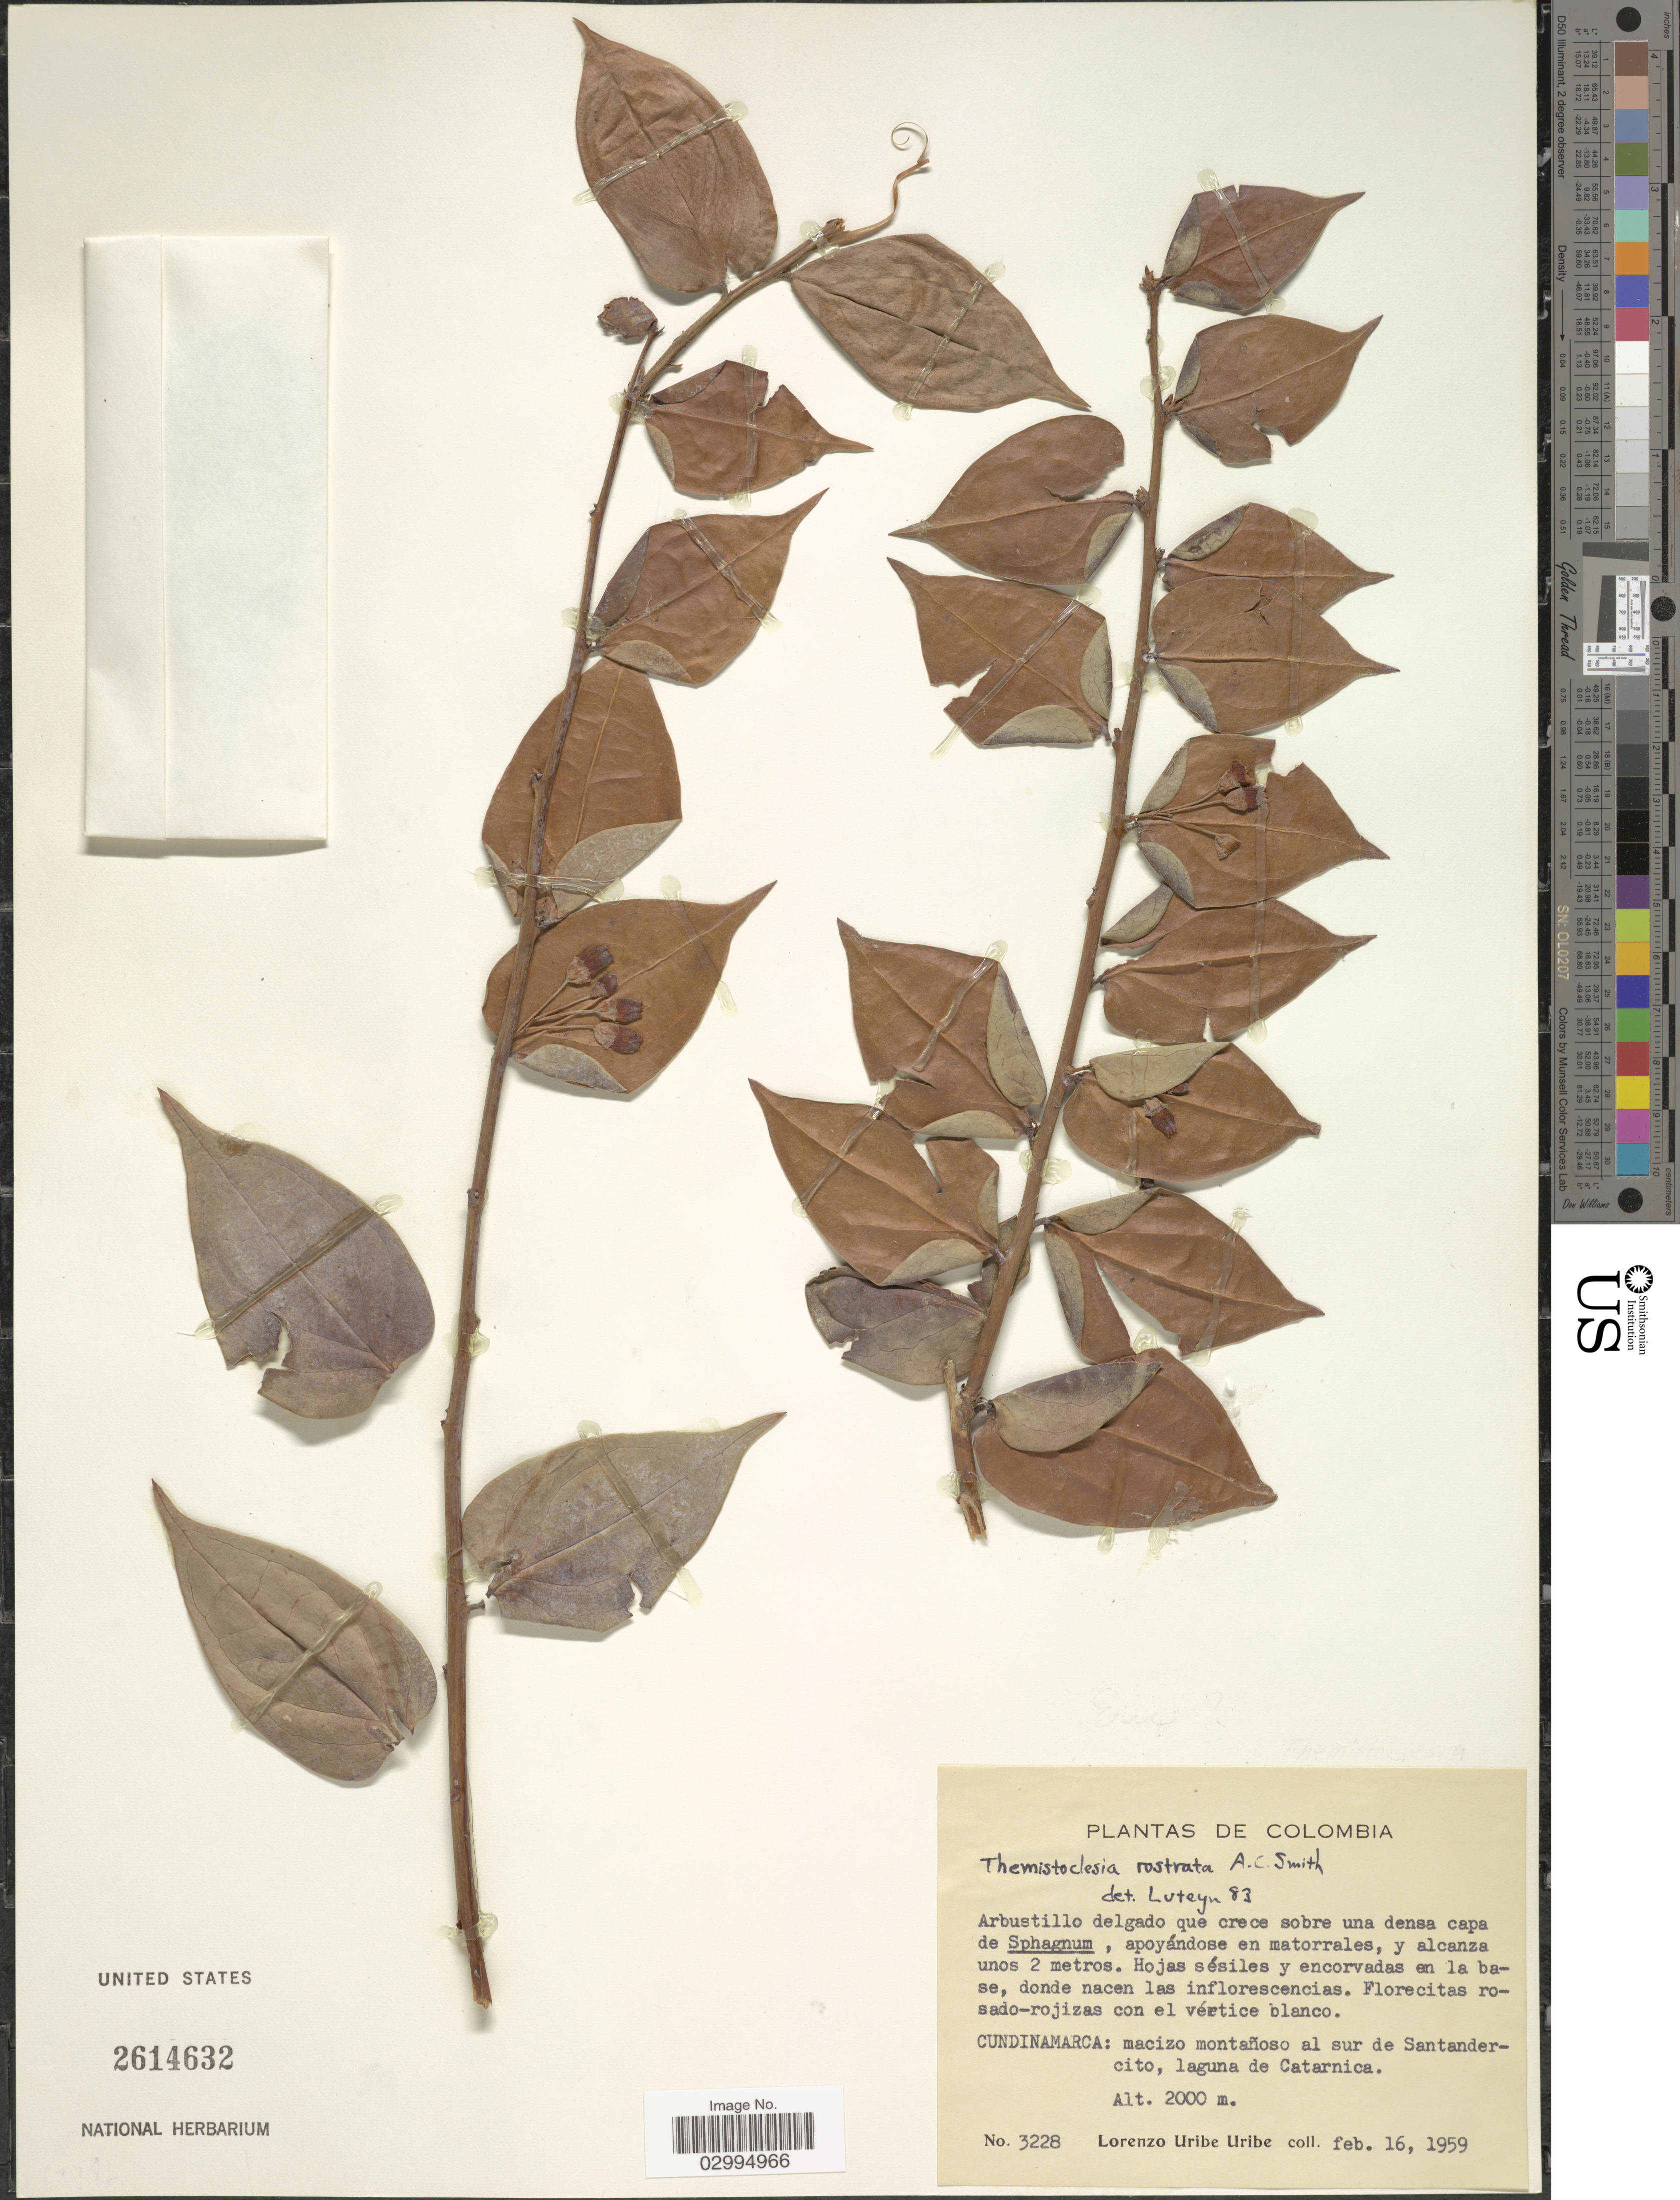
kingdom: Plantae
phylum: Tracheophyta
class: Magnoliopsida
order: Ericales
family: Ericaceae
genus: Themistoclesia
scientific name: Themistoclesia rostrata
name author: A.C. Sm.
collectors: L. Uribe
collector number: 3228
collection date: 1959-02-16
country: Colombia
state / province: Cundinamarca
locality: Macizo montañoso al sur de Santander-cito, laguna de Catarnica.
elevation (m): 2000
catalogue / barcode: US 2614632